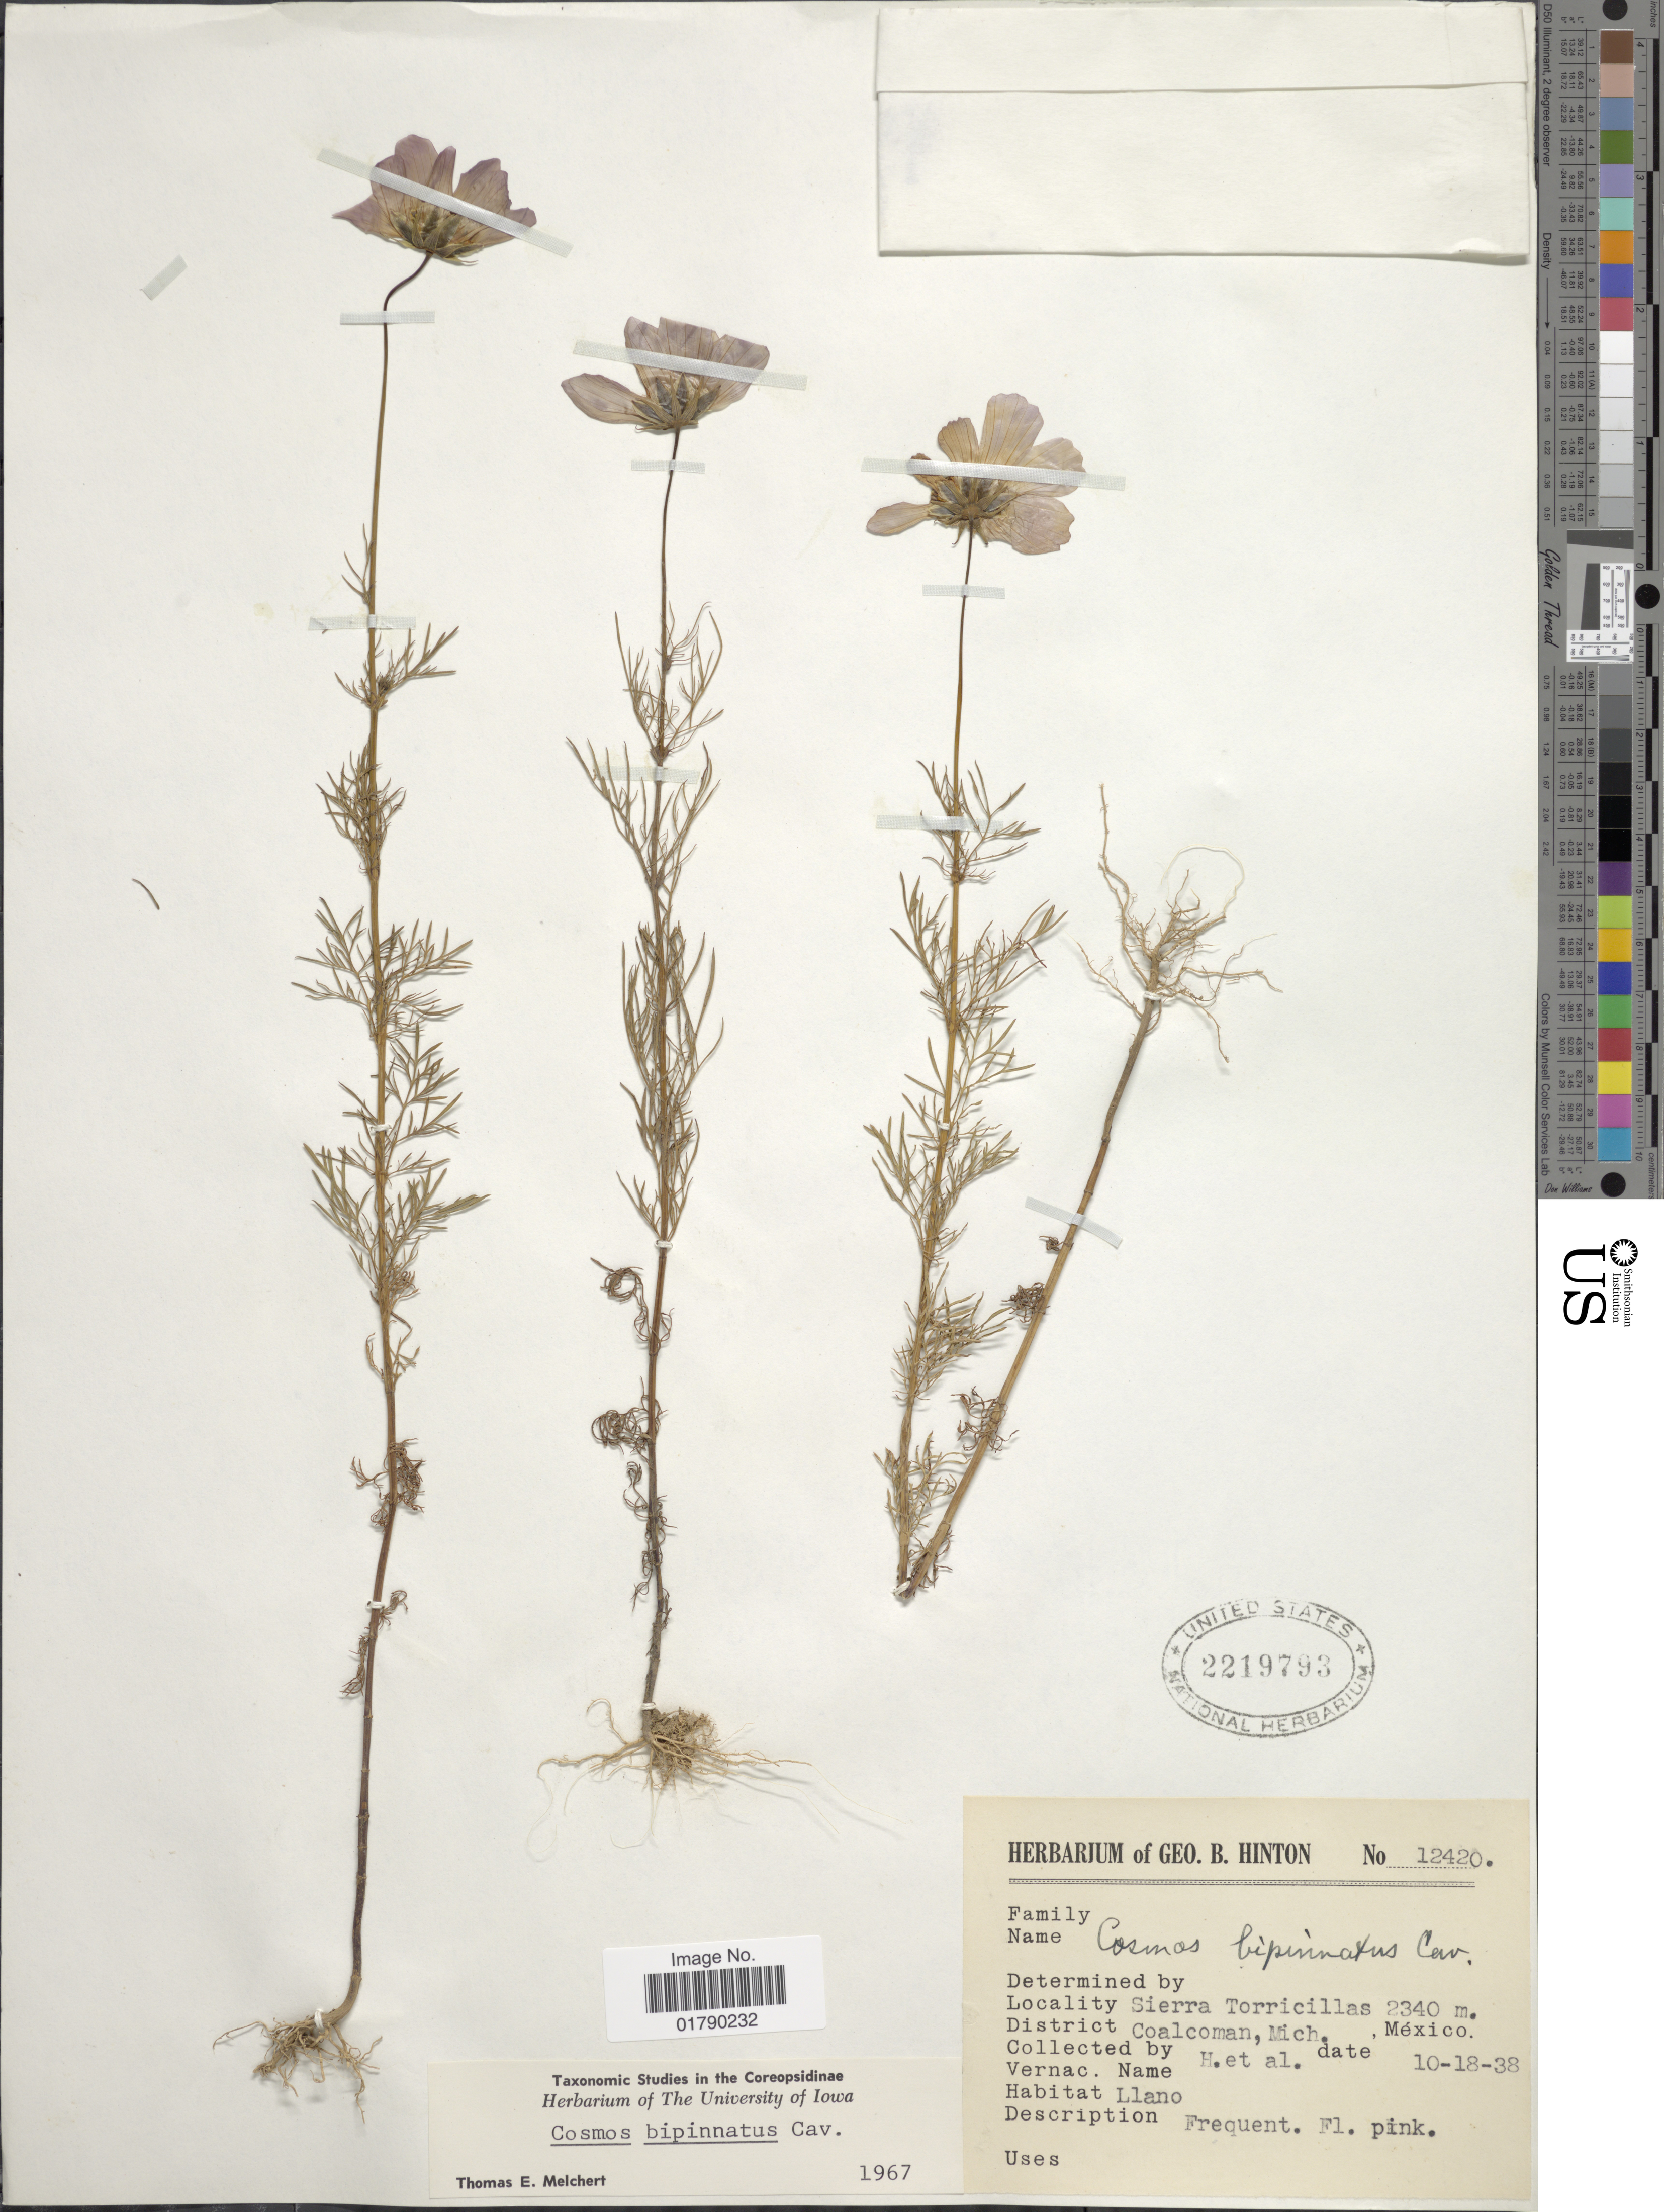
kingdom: Plantae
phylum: Tracheophyta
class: Magnoliopsida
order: Asterales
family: Asteraceae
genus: Cosmos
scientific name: Cosmos bipinnatus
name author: Cav.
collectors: G. B. Hinton & et al.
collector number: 12420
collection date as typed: Transcribed d/m/y: 18/10/38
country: Mexico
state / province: Michoacán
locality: Sierra Torricillas, District Coalcoman, Mich.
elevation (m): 2340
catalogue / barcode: US 2219793